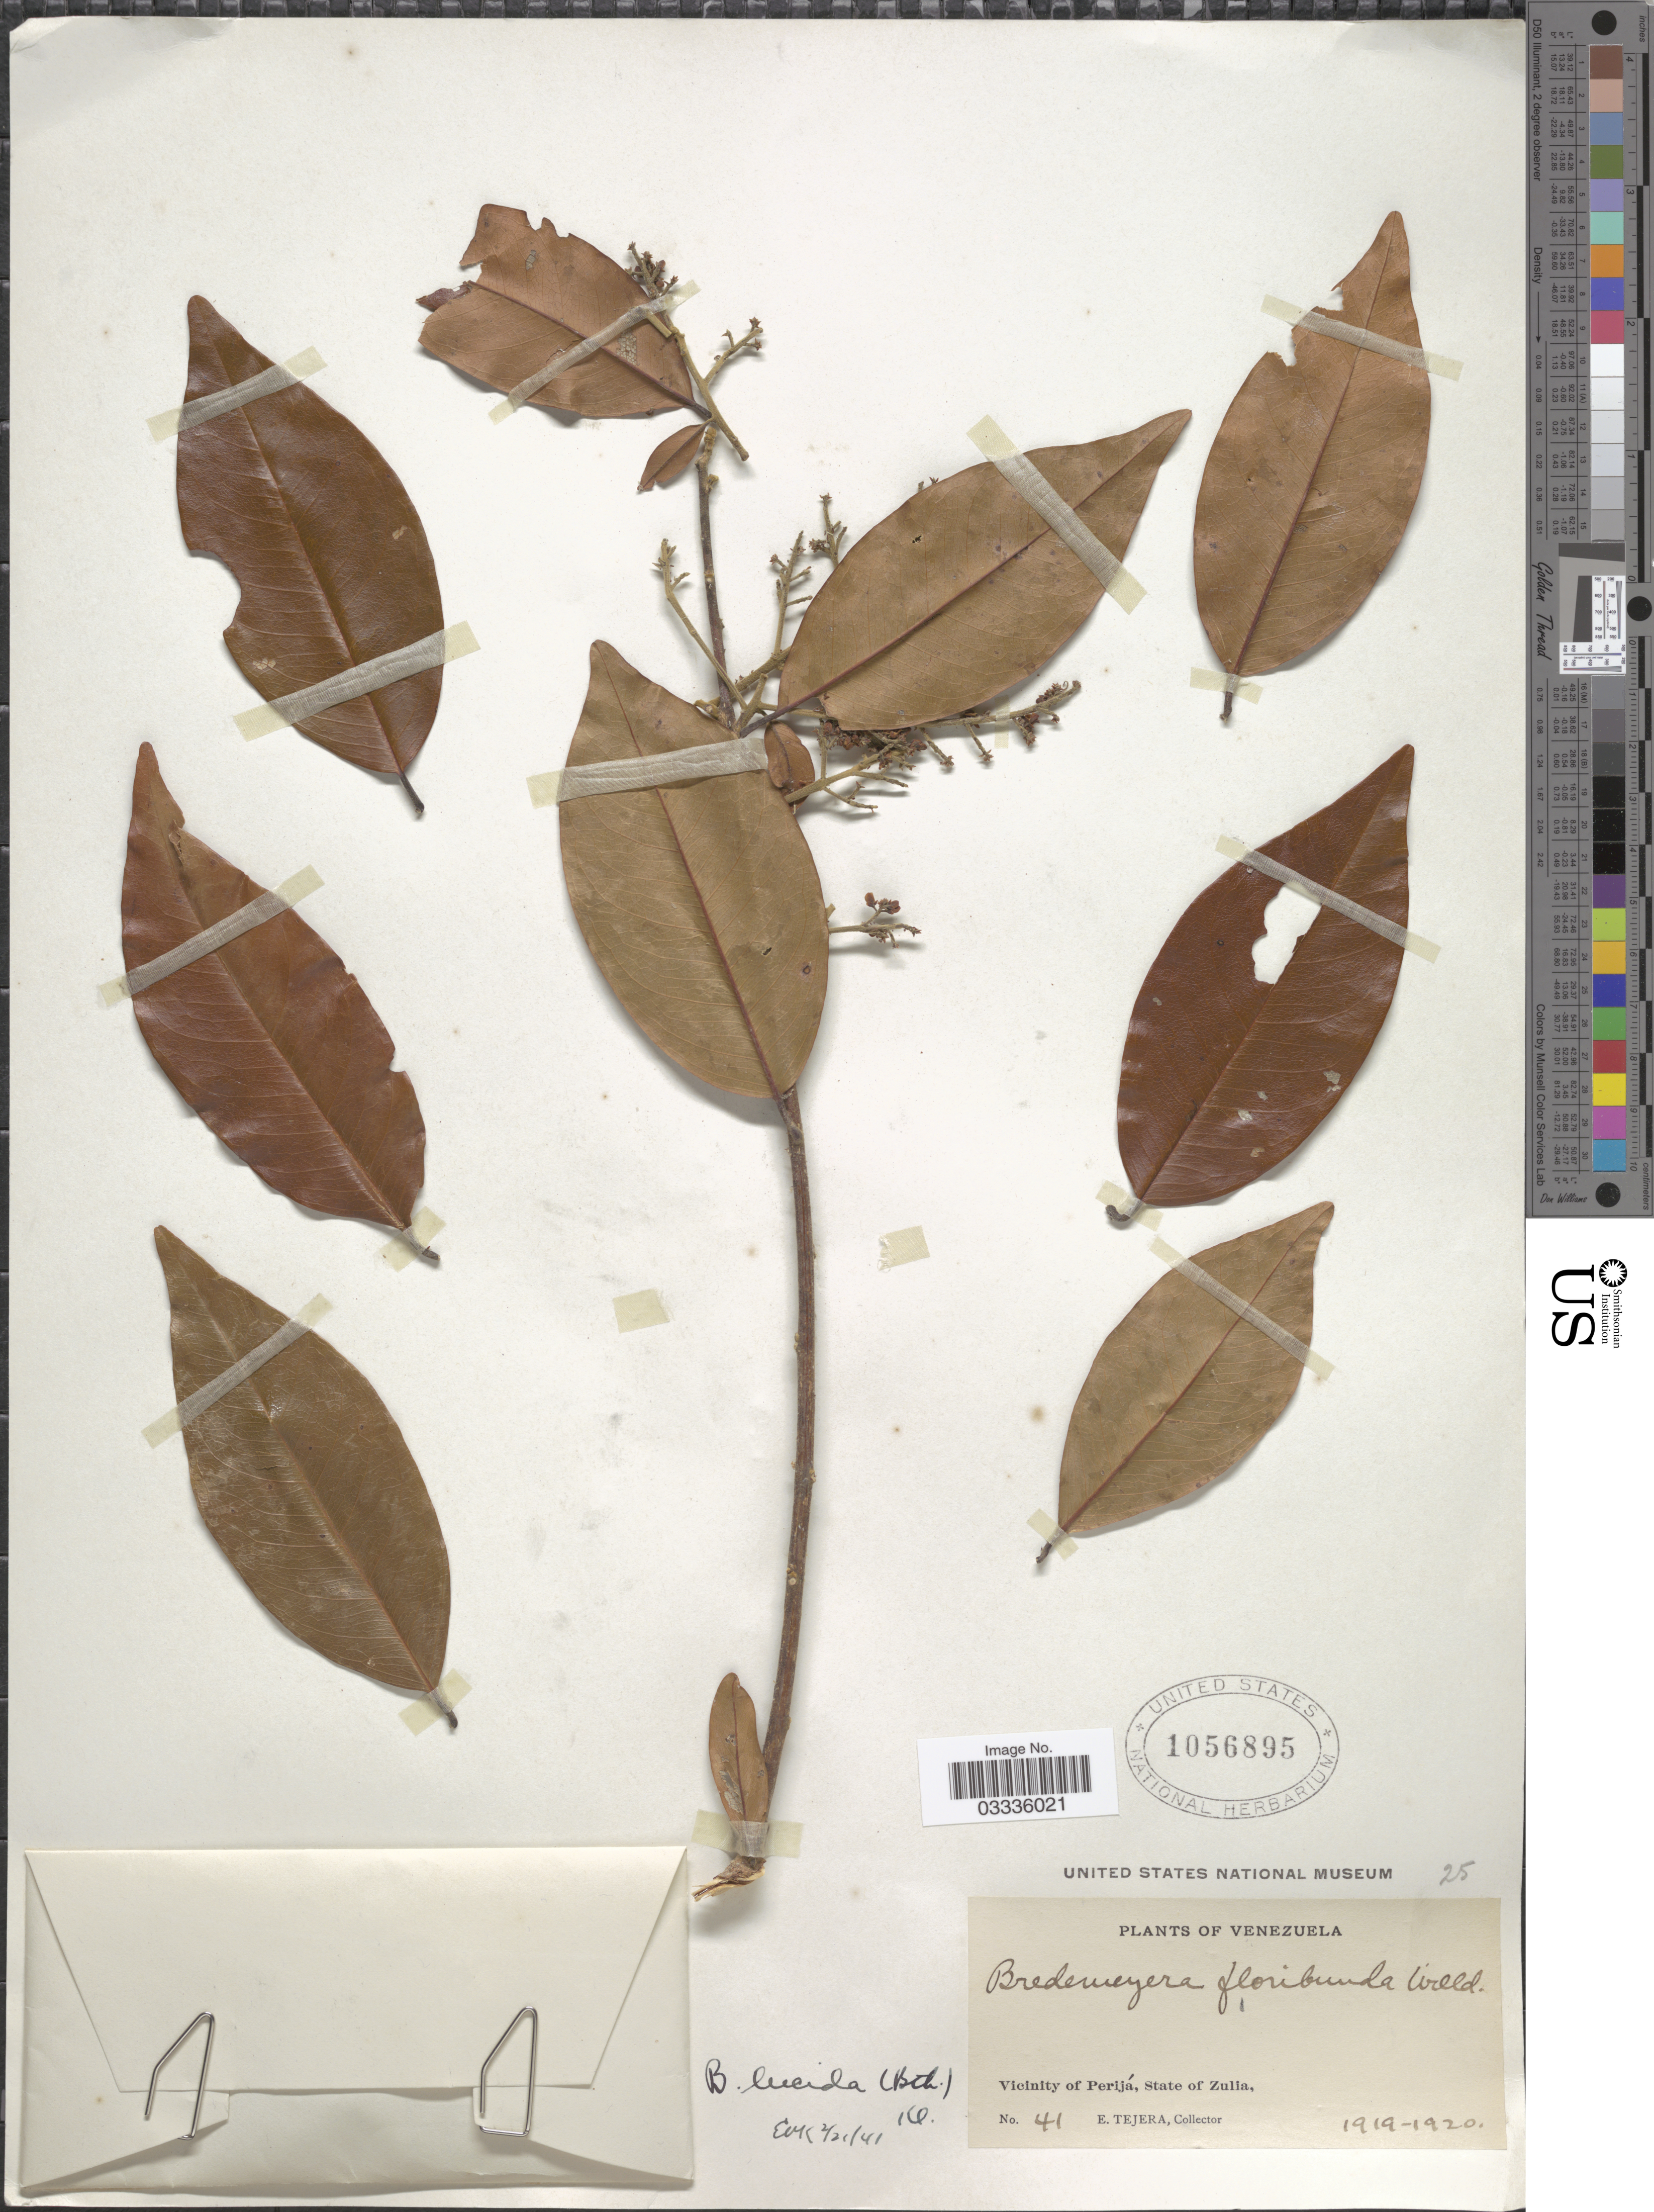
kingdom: Plantae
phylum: Tracheophyta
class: Magnoliopsida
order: Fabales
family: Polygalaceae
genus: Bredemeyera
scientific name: Bredemeyera lucida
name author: (Benth.) Klotzsch ex Hassk.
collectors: E. Tejera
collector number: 41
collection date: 1919/1920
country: Venezuela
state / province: Zulia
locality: Vicinity of Perijá.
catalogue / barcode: US 1056895